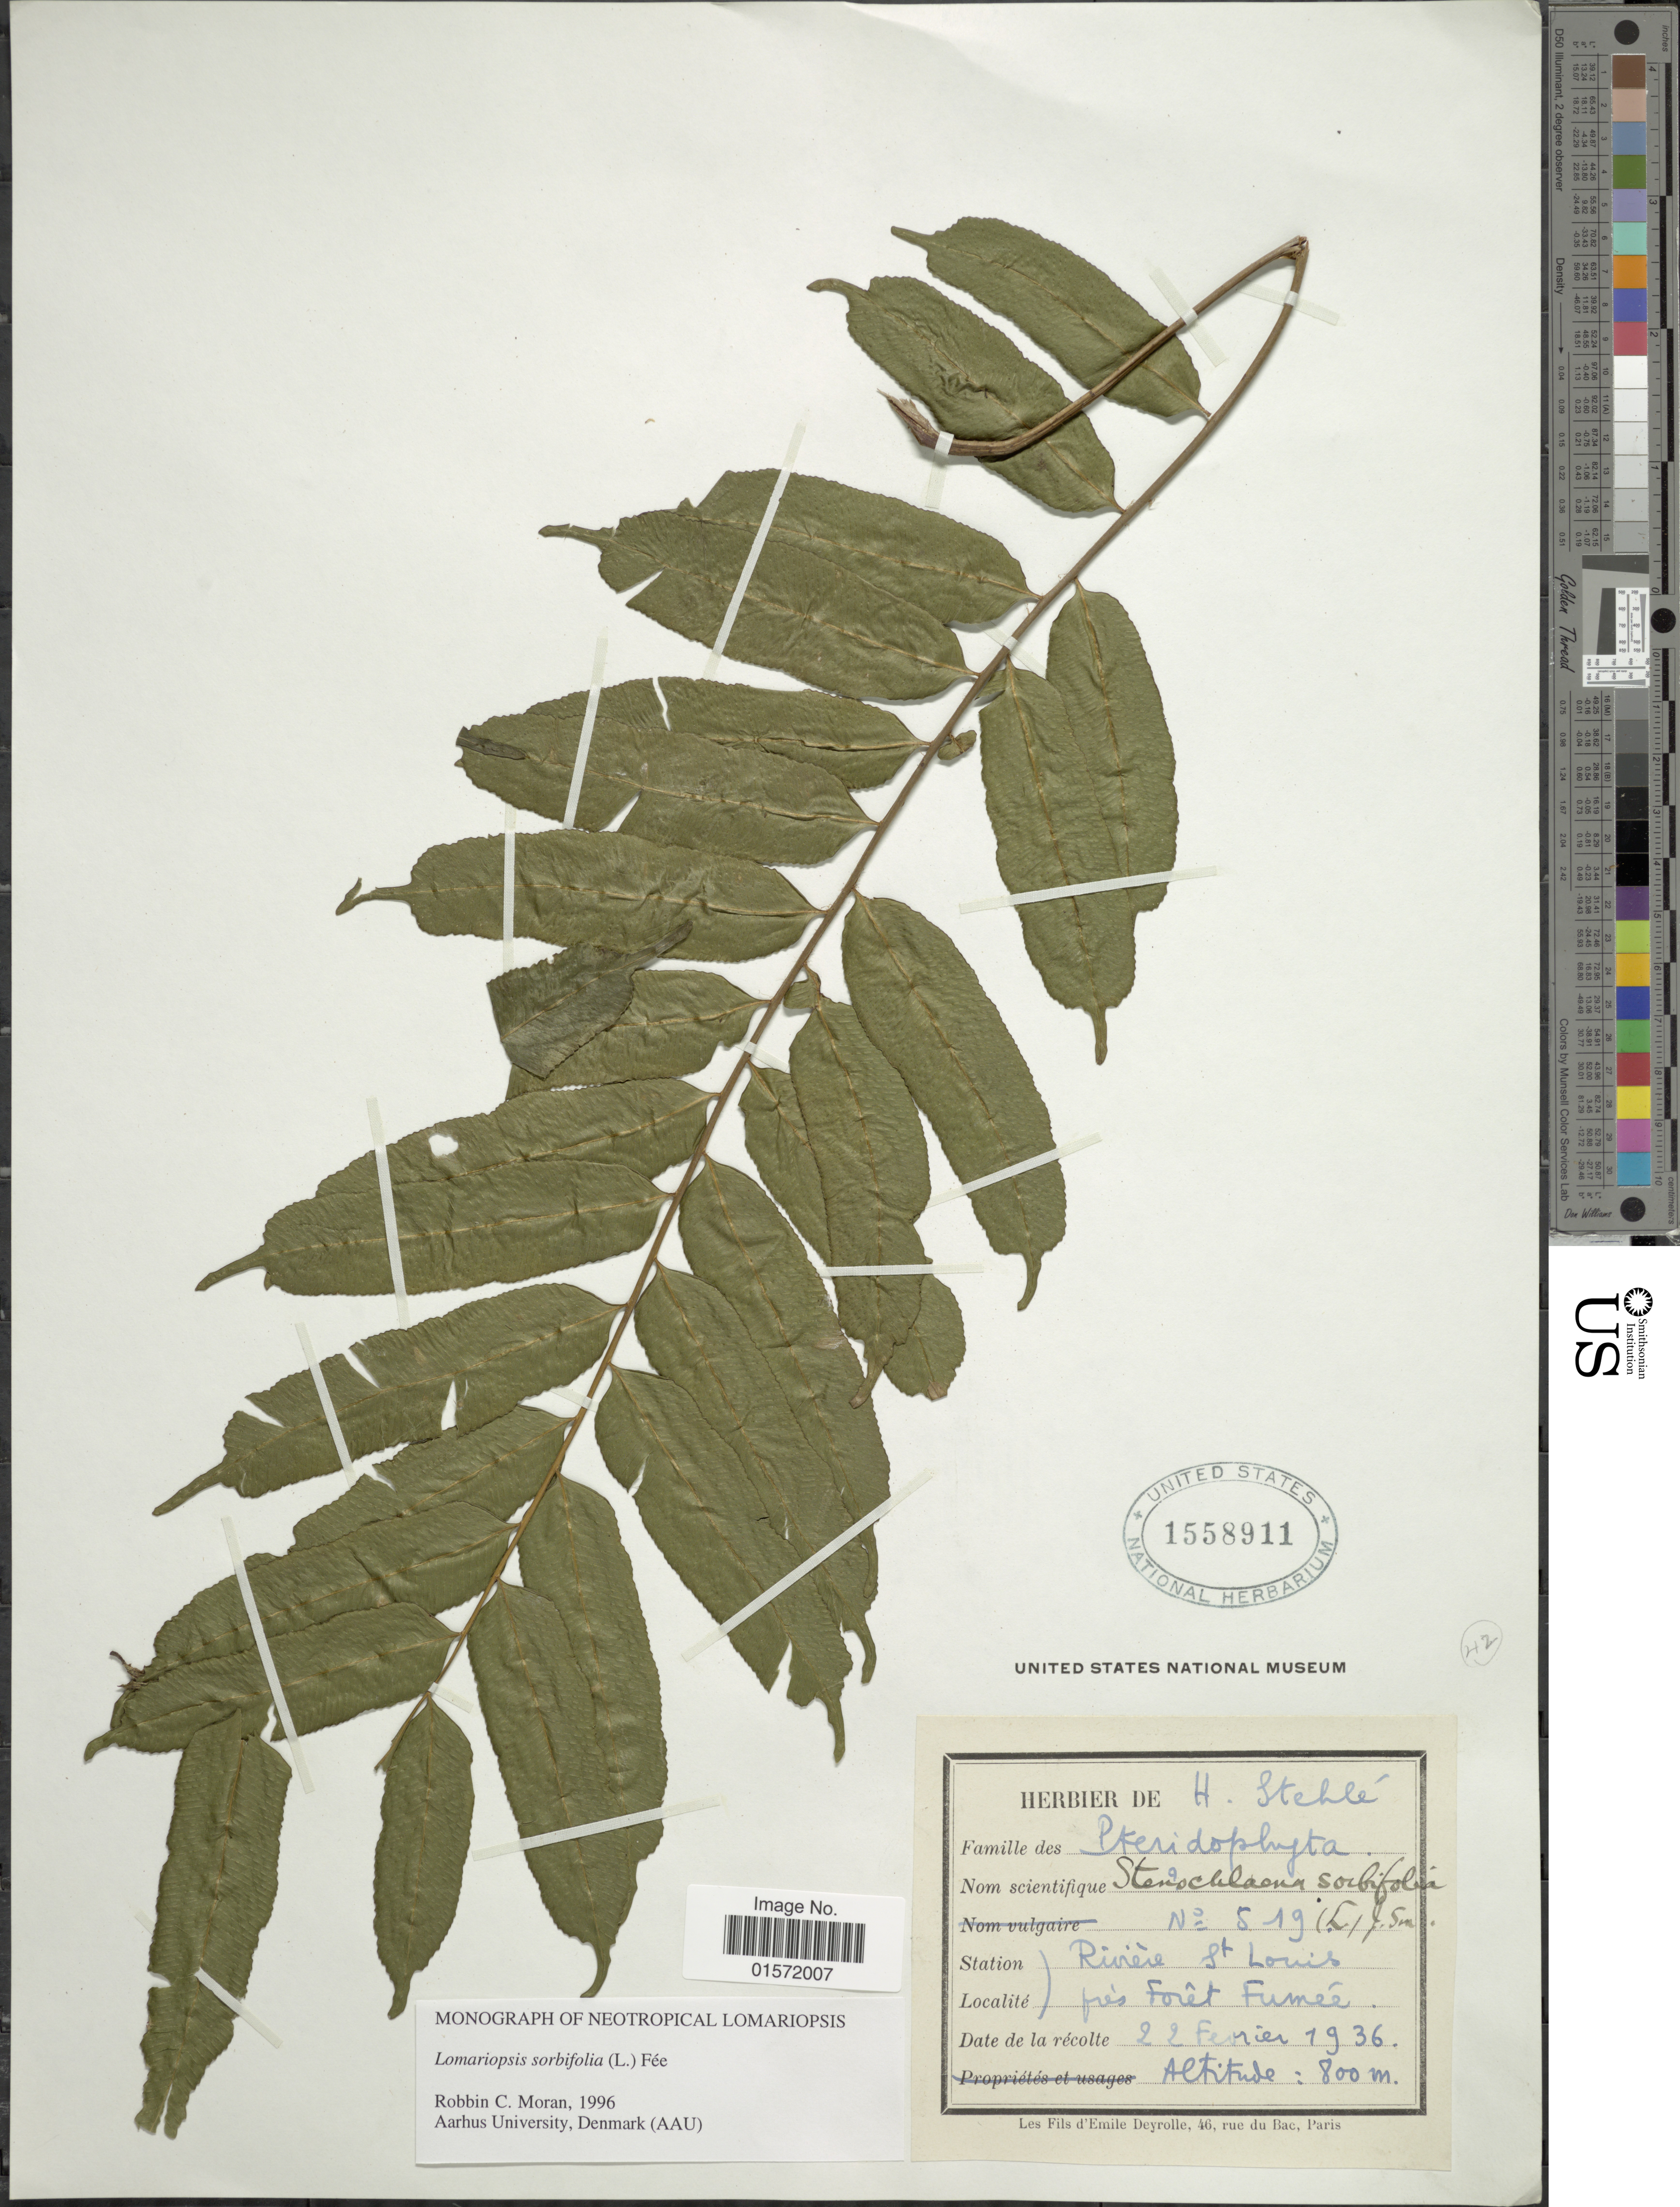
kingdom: Plantae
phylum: Tracheophyta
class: Polypodiopsida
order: Polypodiales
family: Lomariopsidaceae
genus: Lomariopsis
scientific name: Lomariopsis sorbifolia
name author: (L.) Fée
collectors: ex herb. H. Stehlé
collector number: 519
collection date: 1936-02-22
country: Guadeloupe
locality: Riviére St Louis, prés Forêt Fumeé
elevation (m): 800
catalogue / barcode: US 1558911